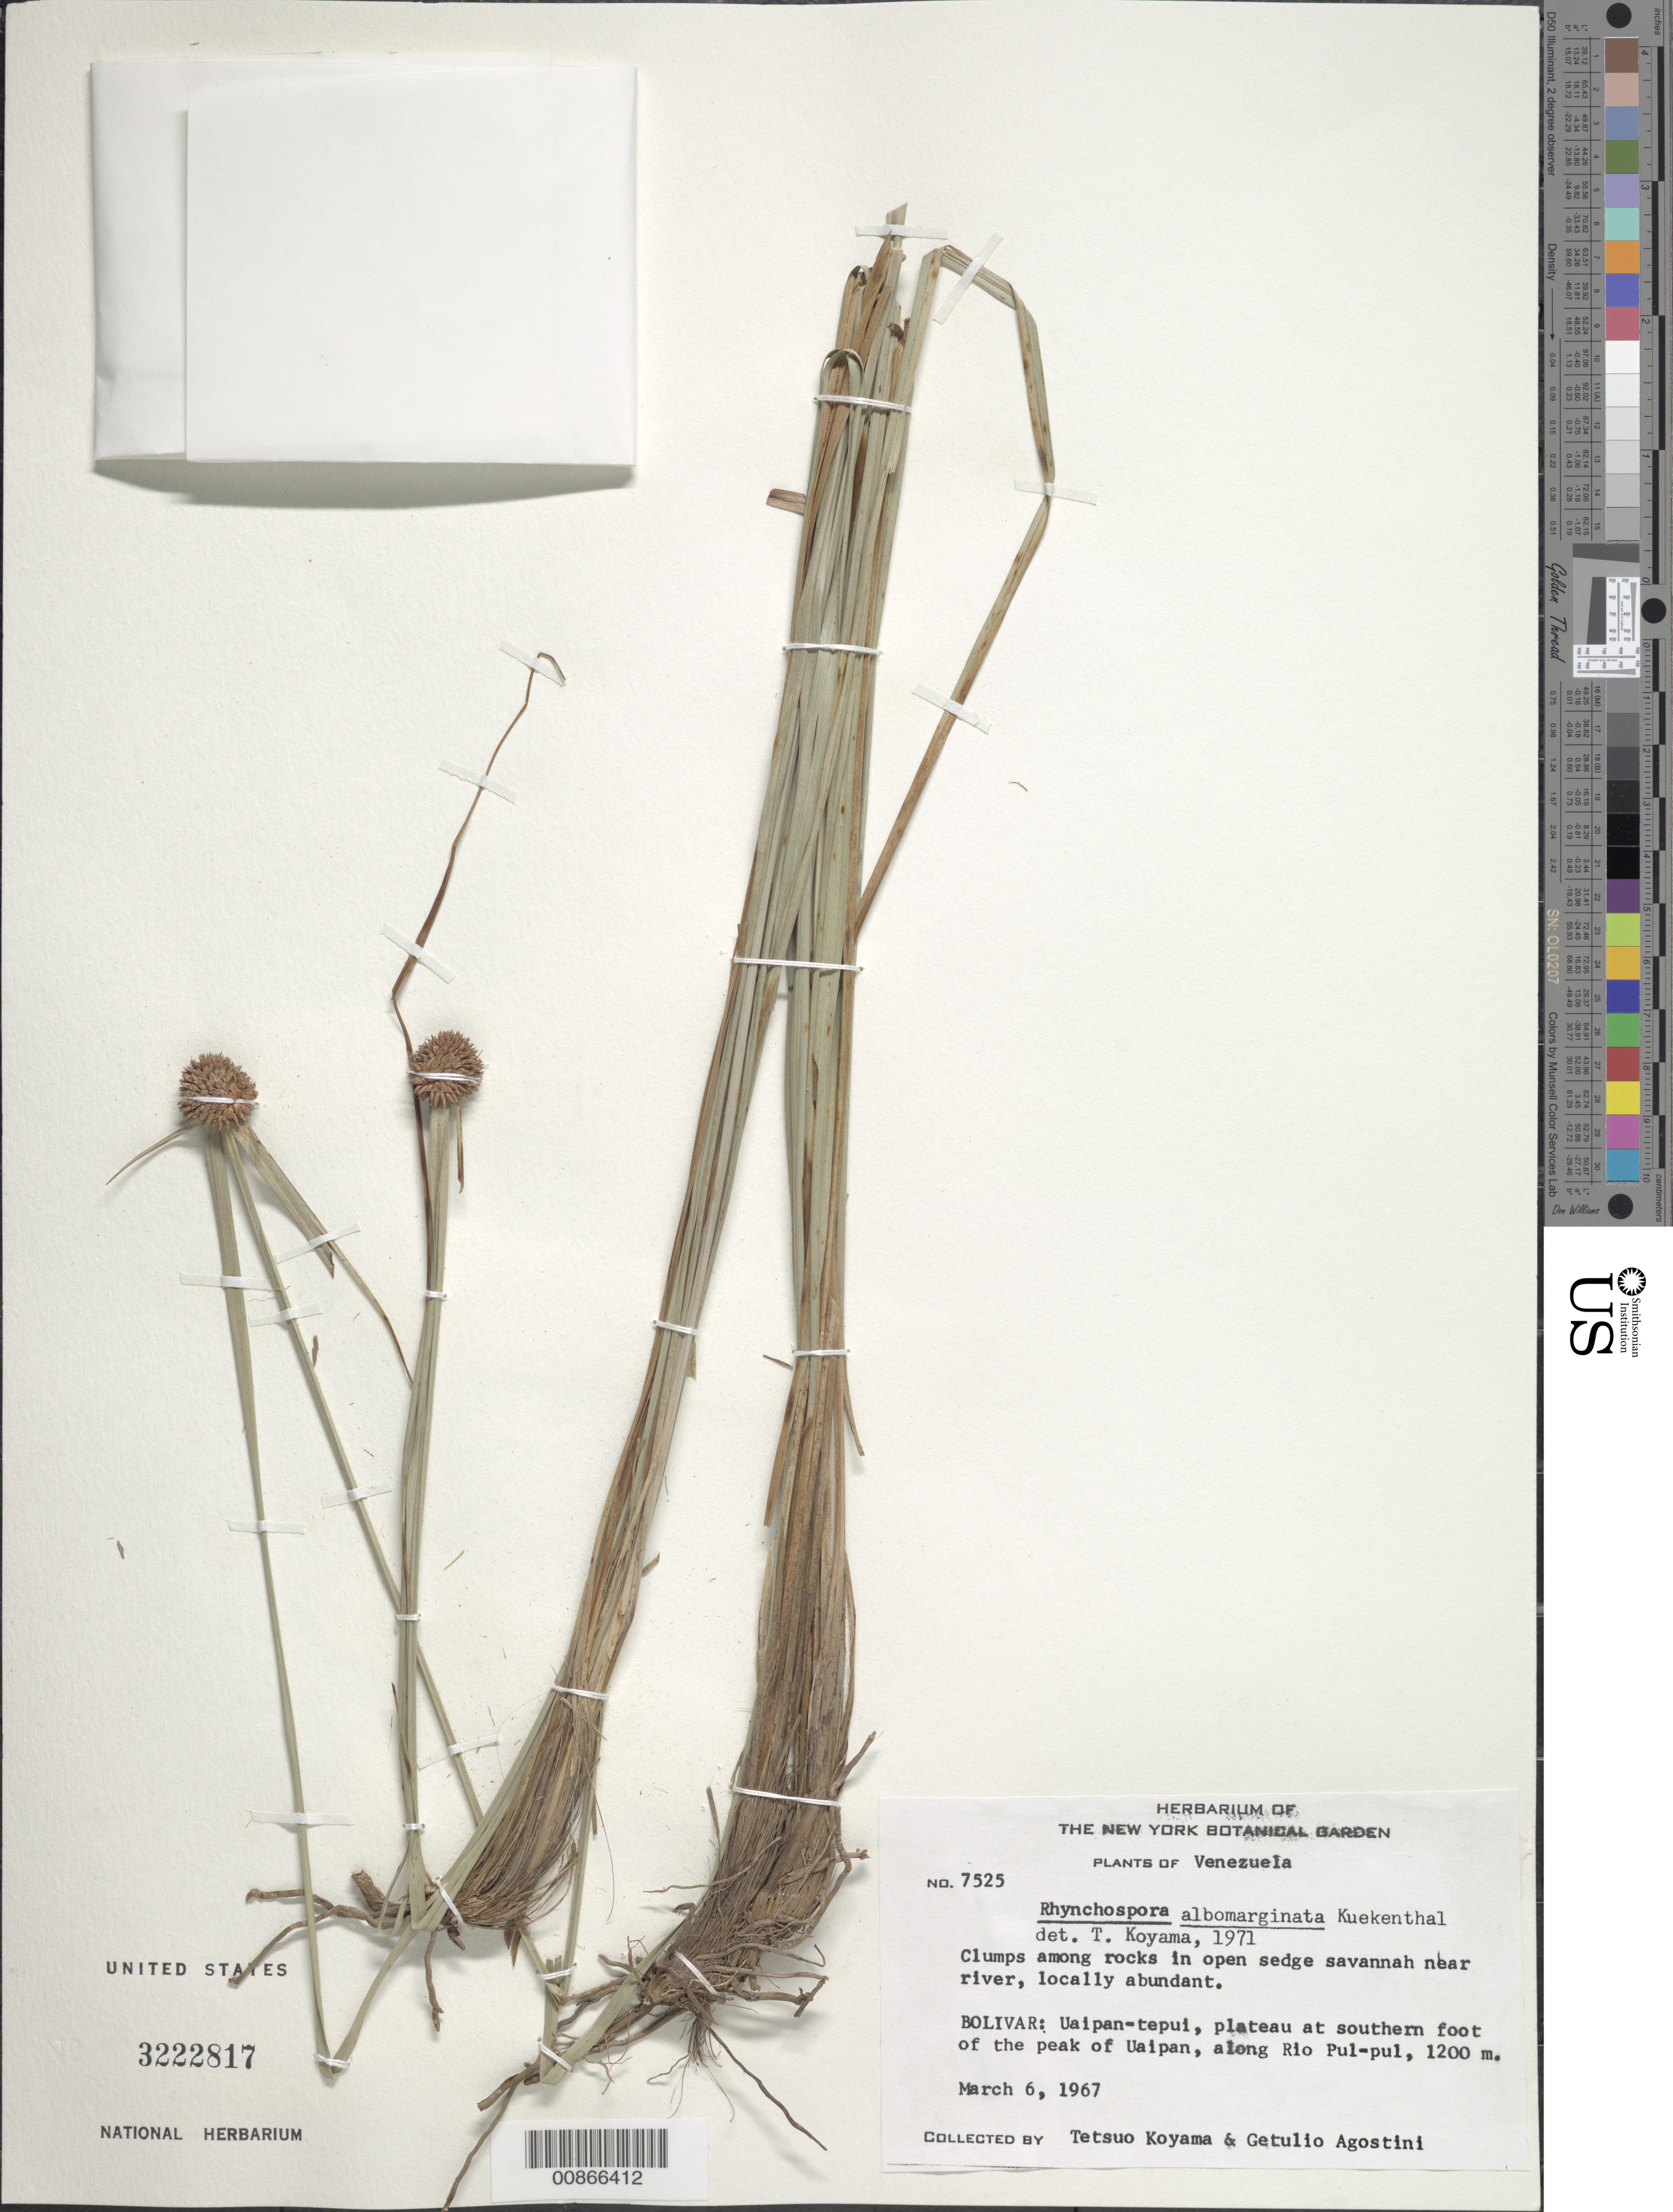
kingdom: Plantae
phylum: Tracheophyta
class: Liliopsida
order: Poales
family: Cyperaceae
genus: Rhynchospora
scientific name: Rhynchospora albomarginata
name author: Kük.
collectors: T. Koyama & G. Agostini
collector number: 7525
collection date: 1967-03-06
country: Venezuela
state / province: Bolivar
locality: Venezuela, Bolivar: Uaipan-tepui, plateau at southern foot of the peak of Uaipan, along Rio Pul-pul.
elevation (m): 1200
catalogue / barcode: US 3222817